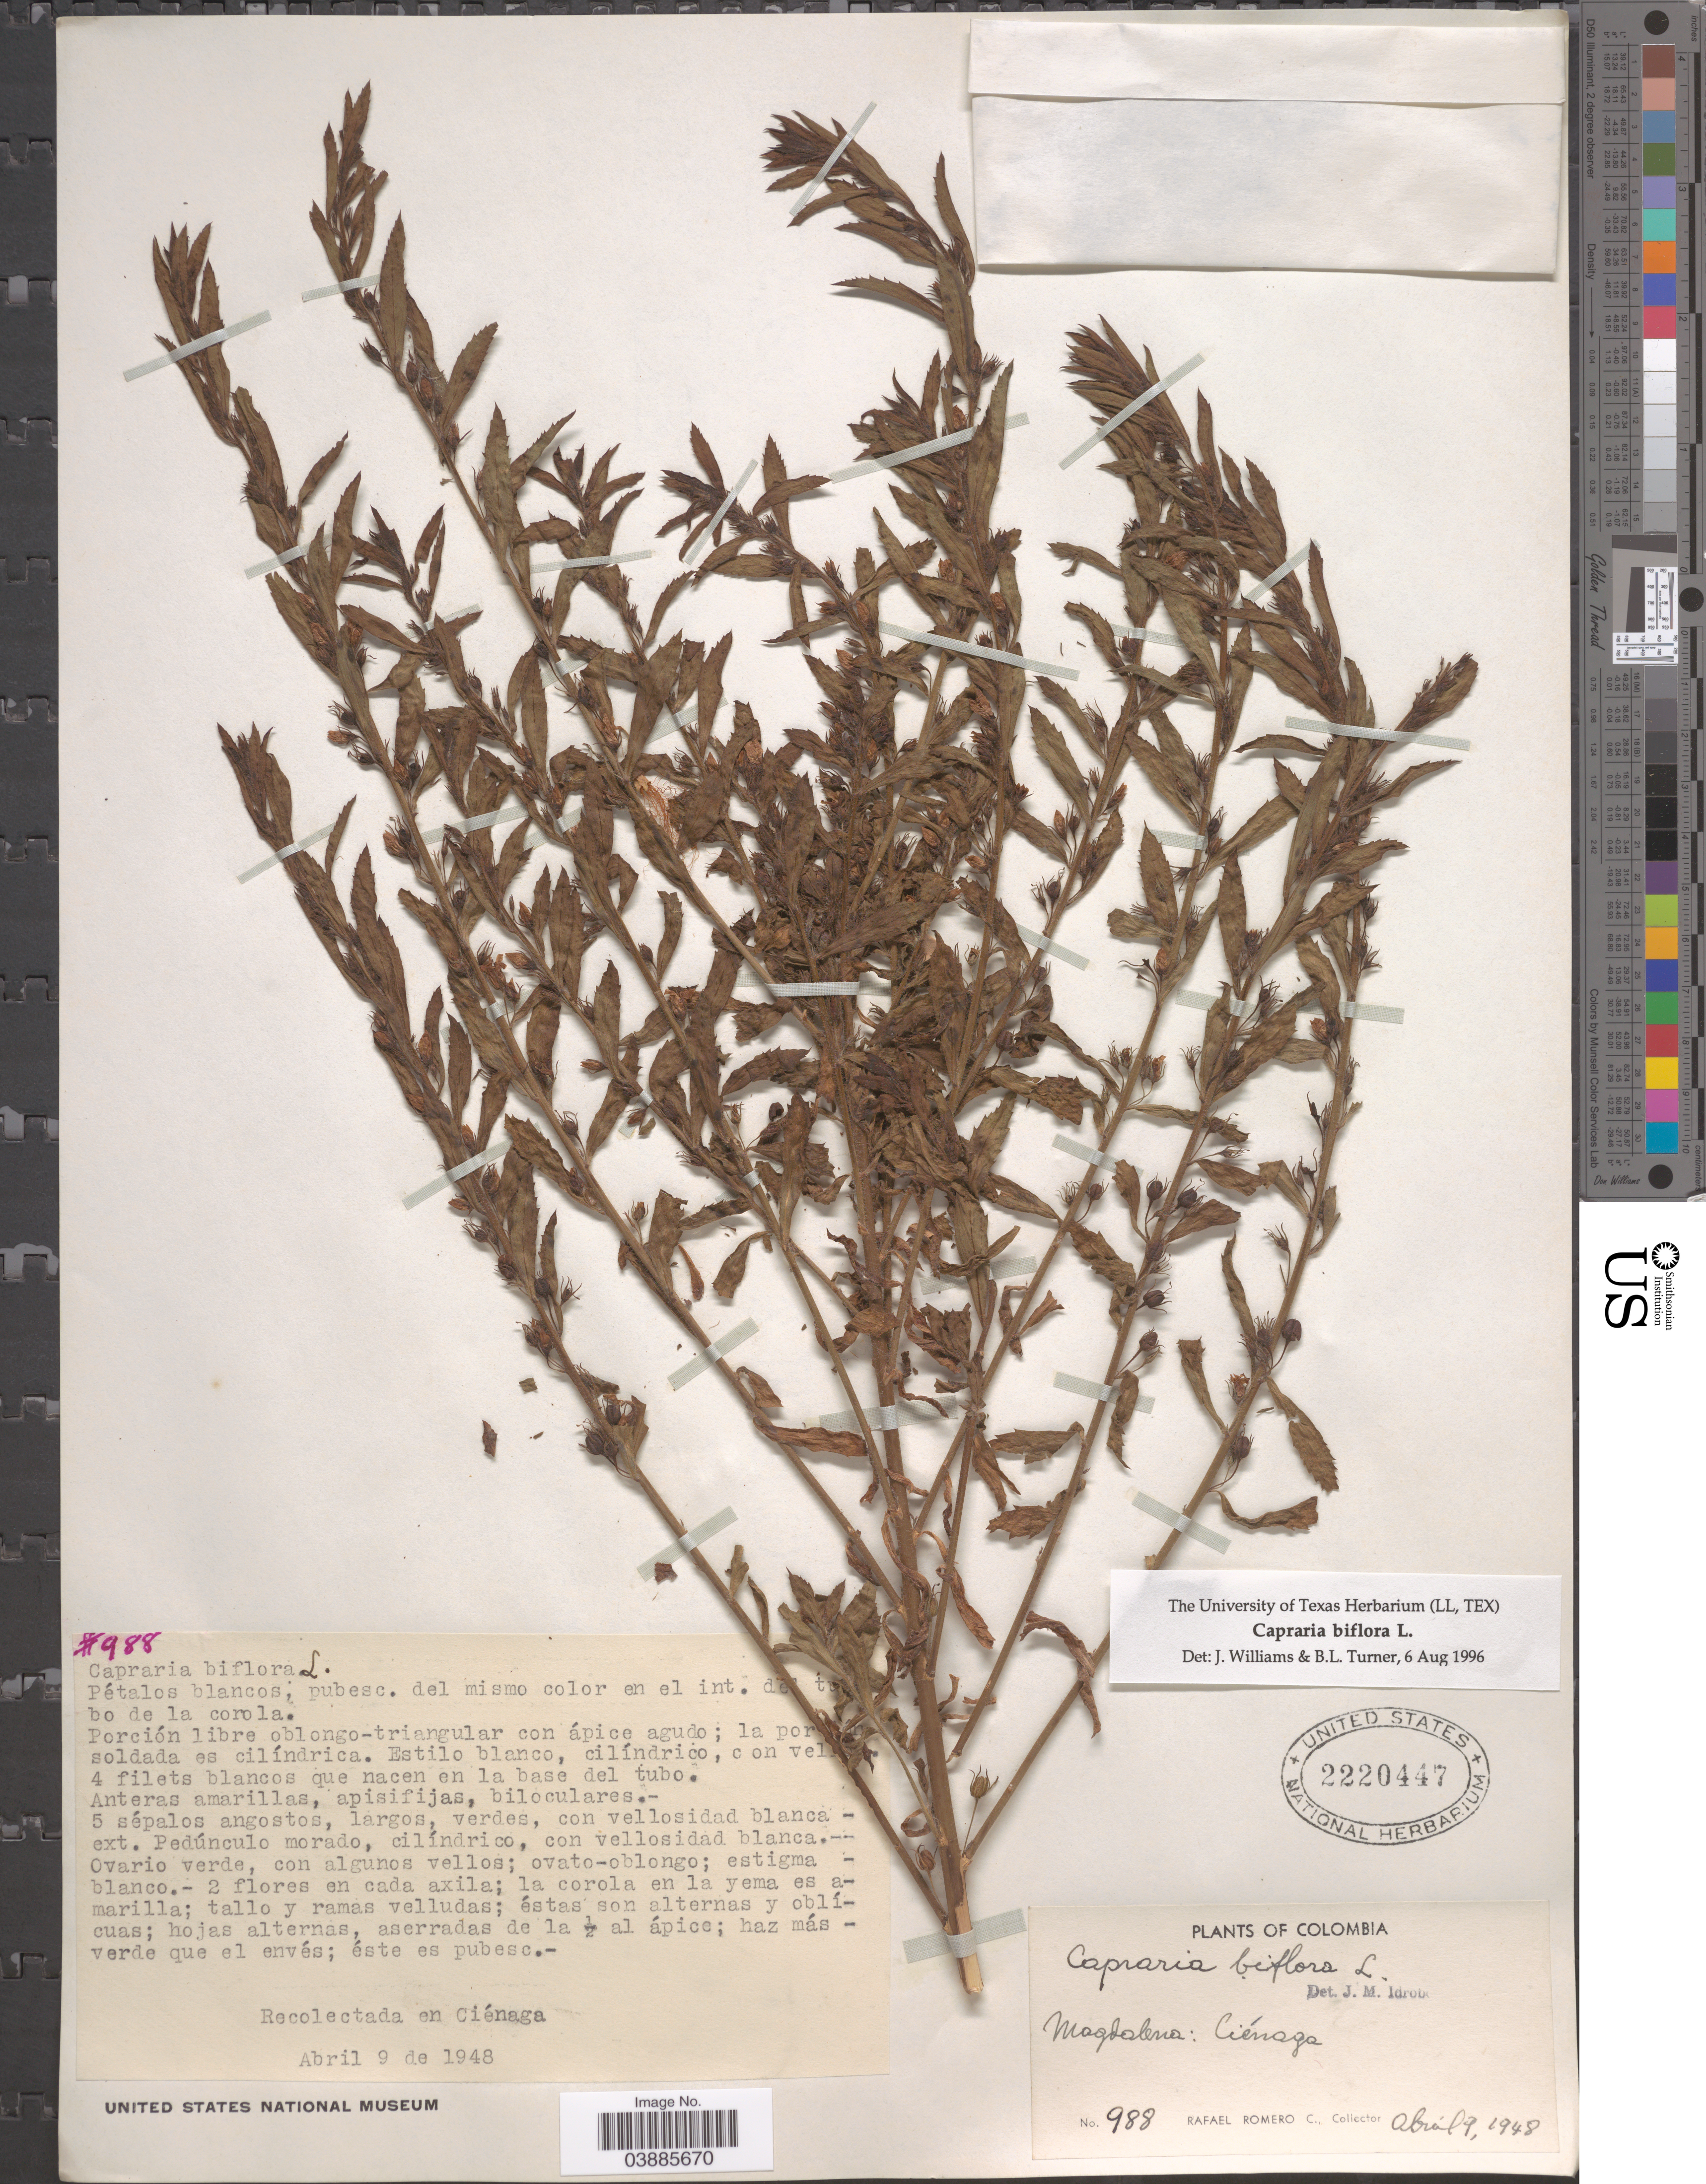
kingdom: Plantae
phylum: Tracheophyta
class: Magnoliopsida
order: Lamiales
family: Scrophulariaceae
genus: Capraria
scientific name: Capraria biflora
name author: L.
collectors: R. Romero Castañeda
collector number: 988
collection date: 1948-04-09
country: Colombia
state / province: Magdalena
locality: Ciénaga.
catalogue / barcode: US 2220447